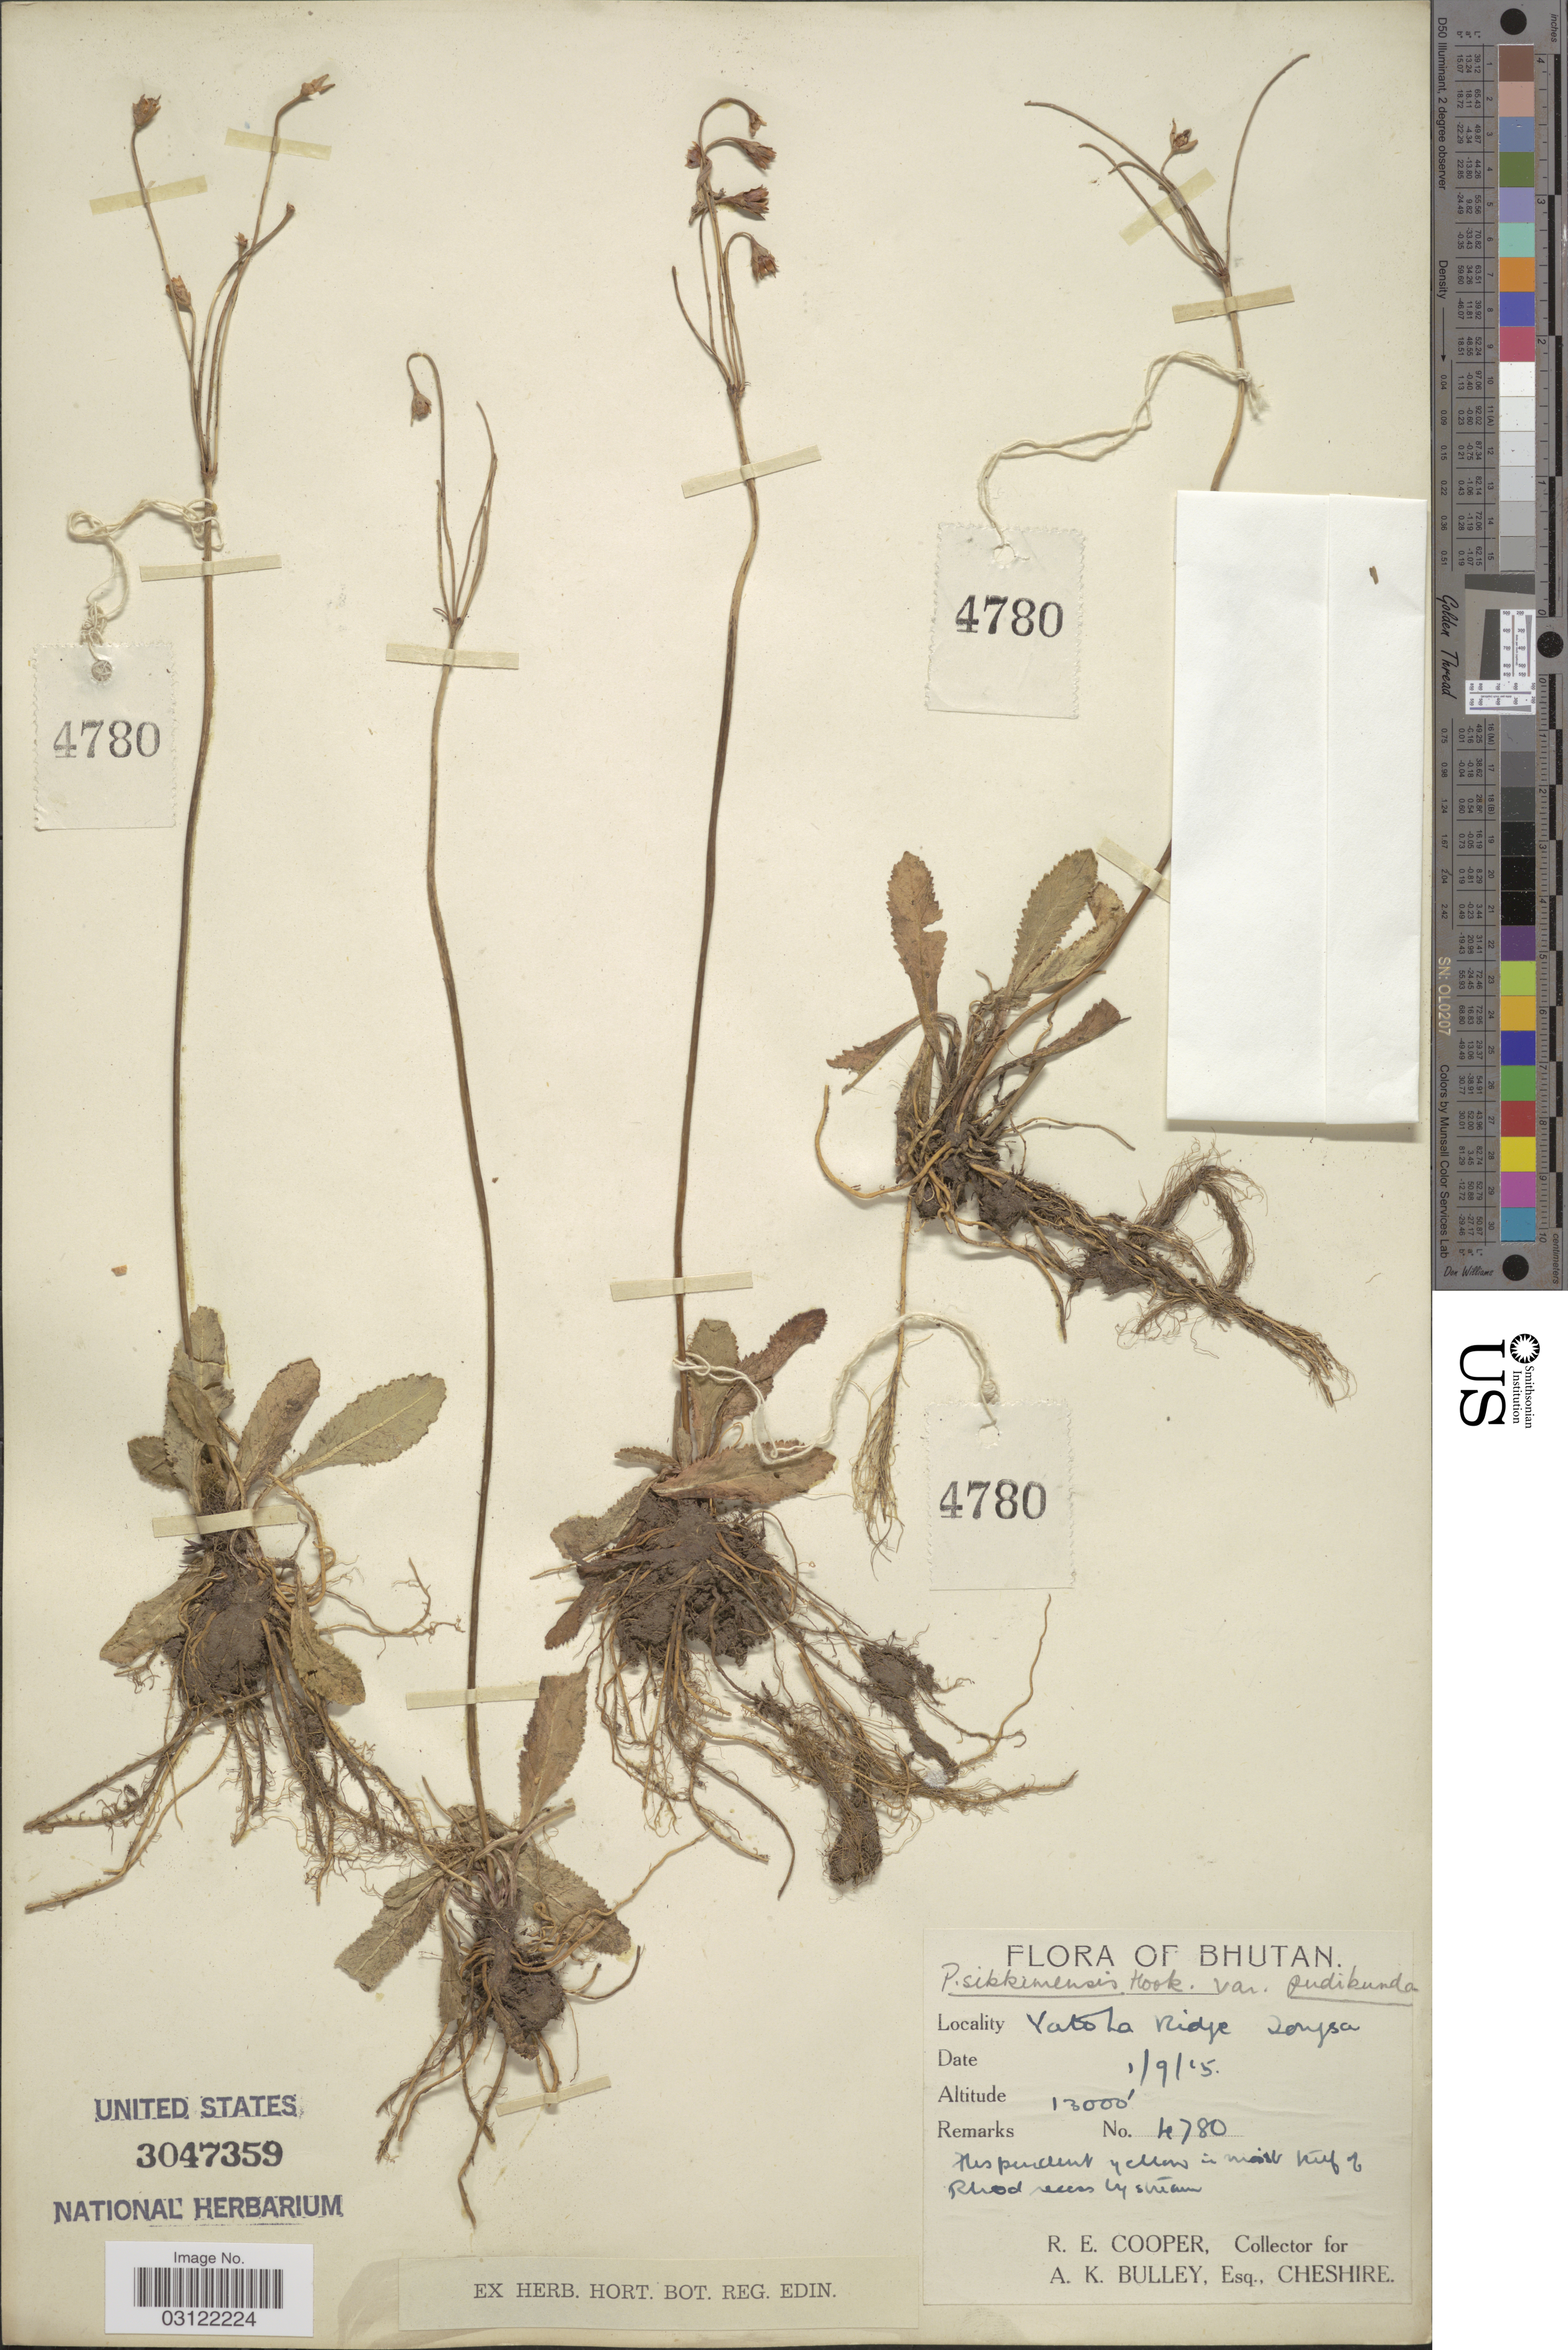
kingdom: Plantae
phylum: Tracheophyta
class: Magnoliopsida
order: Ericales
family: Primulaceae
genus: Primula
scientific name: Primula sikkimensis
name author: Hook.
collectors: R. E. Cooper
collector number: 4780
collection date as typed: Transcribed d/m/y: 1/9/15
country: Bhutan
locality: Yotola Ridge Tongsa.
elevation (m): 3962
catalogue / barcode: US 3047359